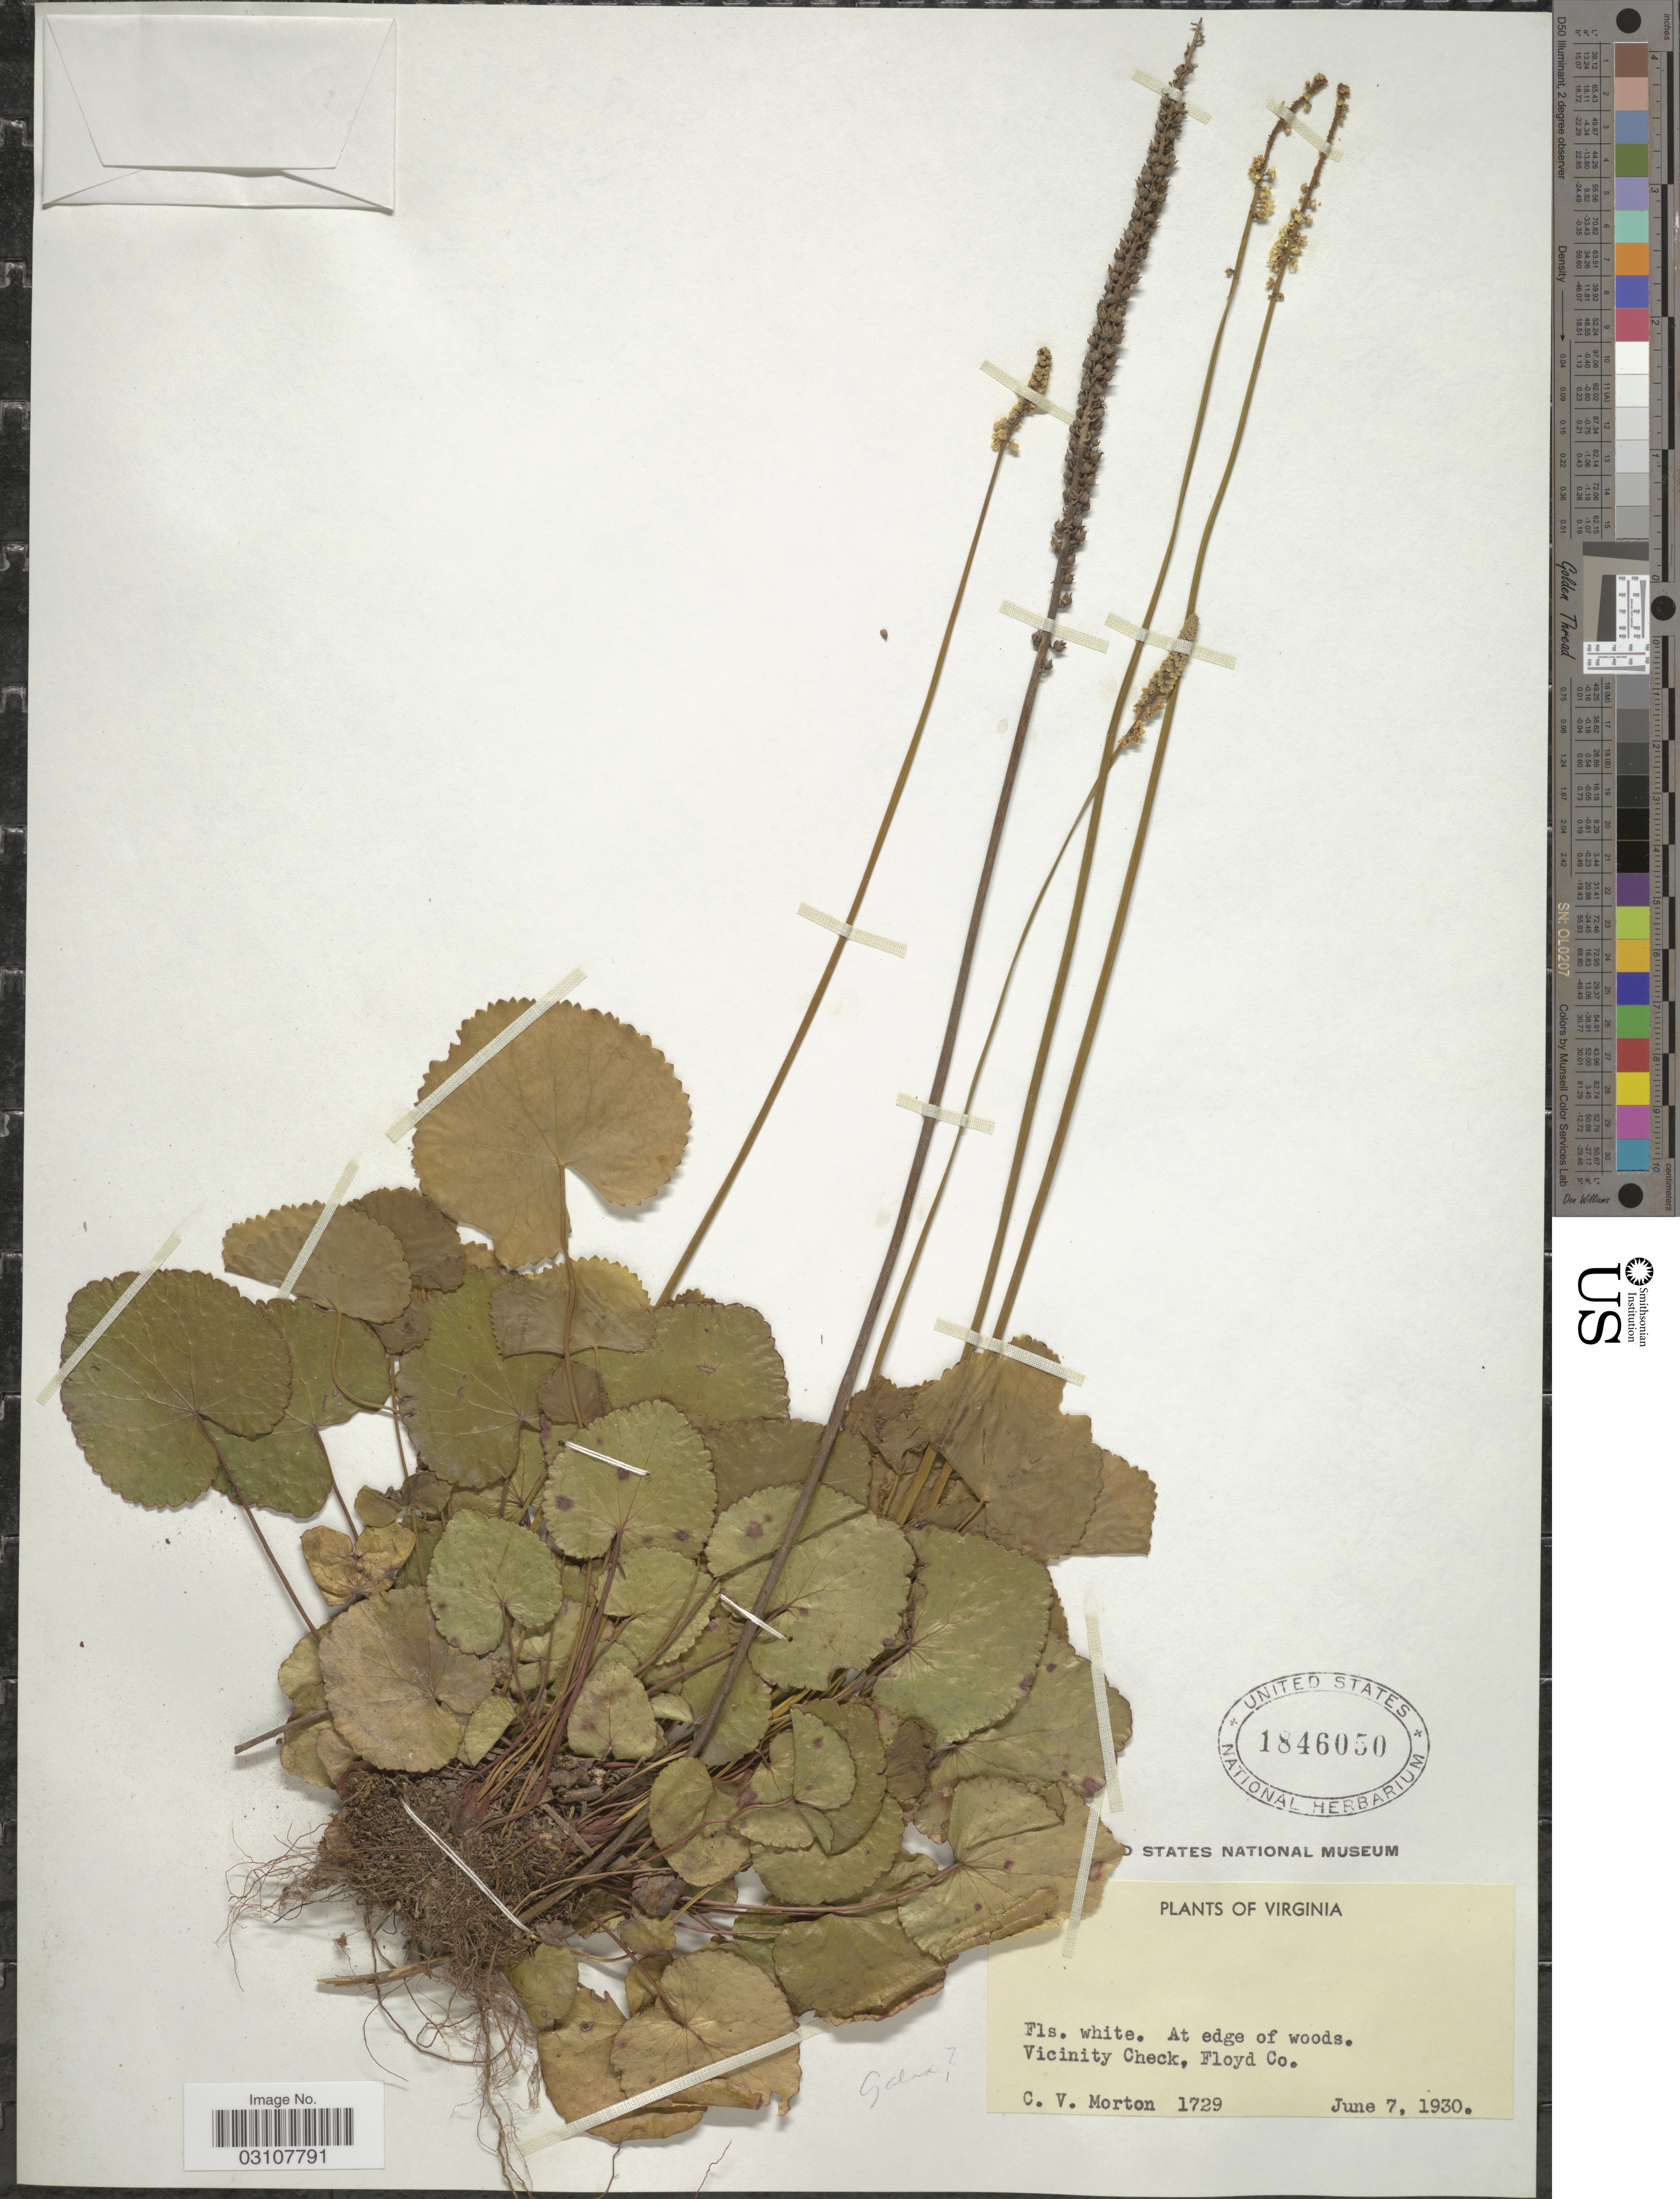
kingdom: Plantae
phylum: Tracheophyta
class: Magnoliopsida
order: Ericales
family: Diapensiaceae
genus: Galax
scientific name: Galax urceolata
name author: (Poir.) Brummitt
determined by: Gaynor, Michelle L., (FLAS), University of Florida (UNITED STATES)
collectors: C. V. Morton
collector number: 1729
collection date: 1930-06-07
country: United States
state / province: Virginia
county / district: Floyd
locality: Vicinity of Check, Floyd Co.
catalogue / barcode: US 1846050